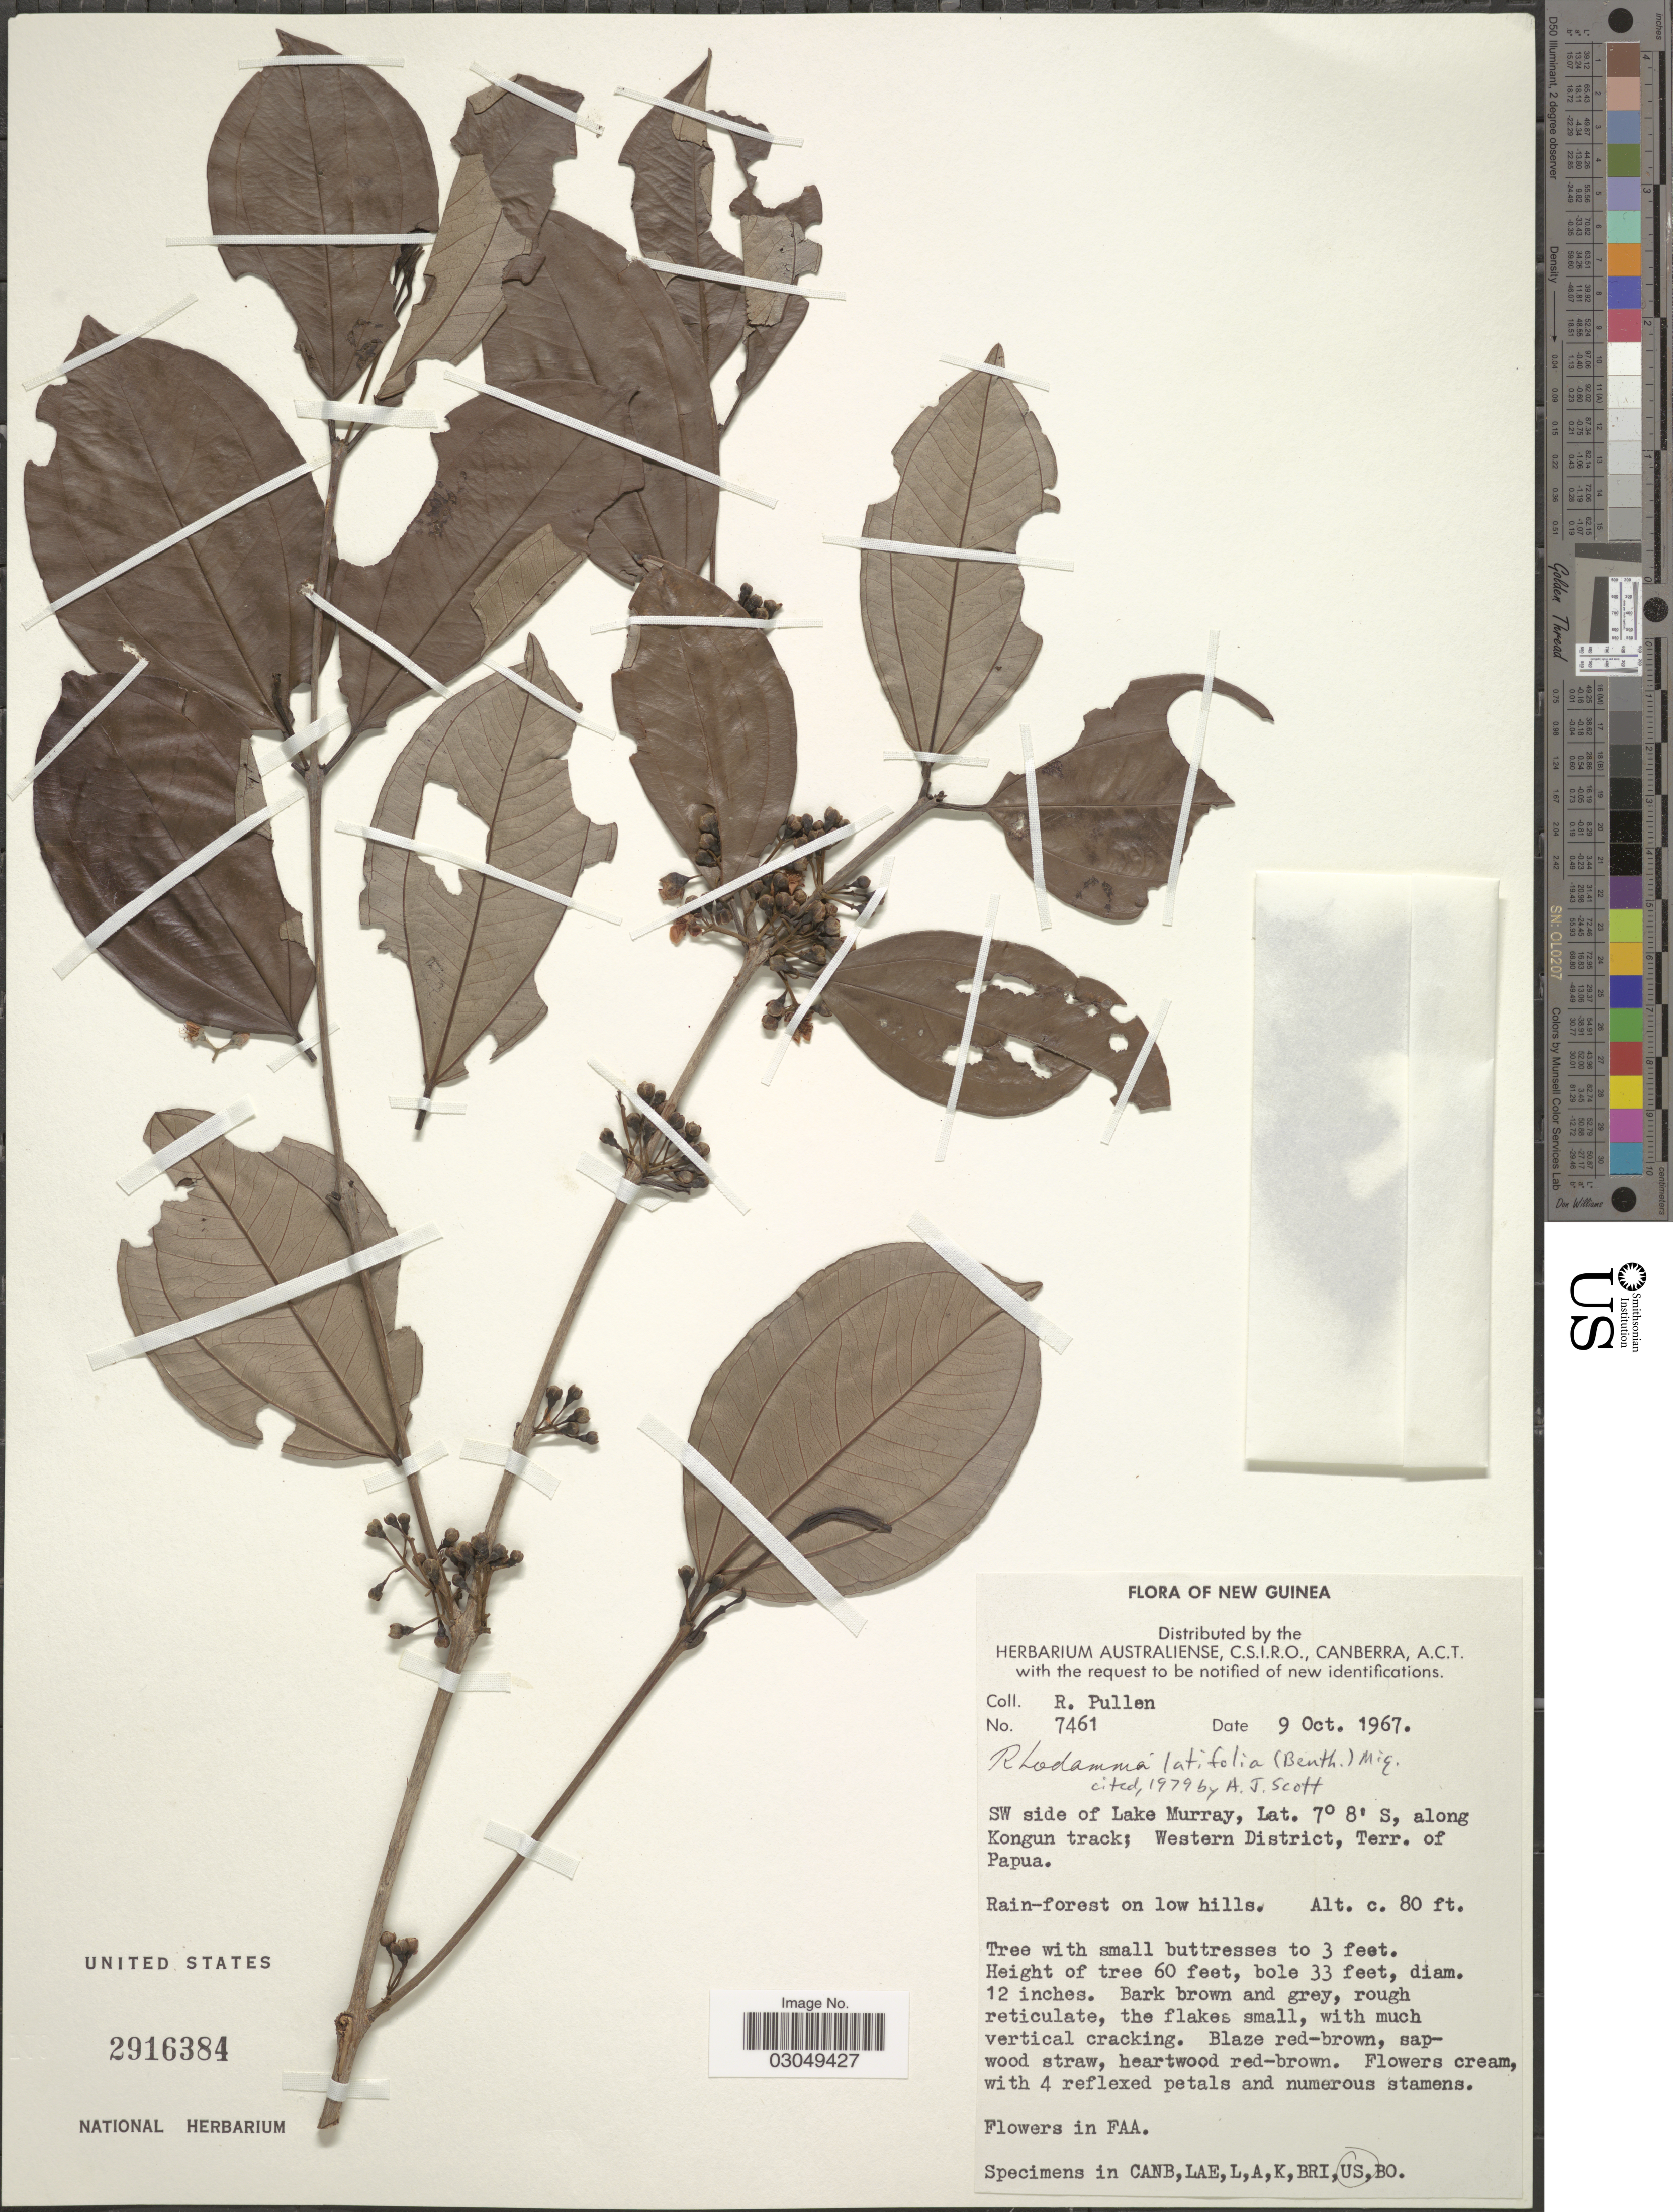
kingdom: Plantae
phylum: Tracheophyta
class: Magnoliopsida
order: Myrtales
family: Myrtaceae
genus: Rhodamnia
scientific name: Rhodamnia latifolia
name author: (Benth.) Miq.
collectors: R. Pullen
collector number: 7461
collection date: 1967-10-09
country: Papua New Guinea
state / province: Manus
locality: New Guinea. SW side of Lake Murray, along Kongun track; Western District, Terr. of Papua.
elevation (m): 24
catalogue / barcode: US 2916384